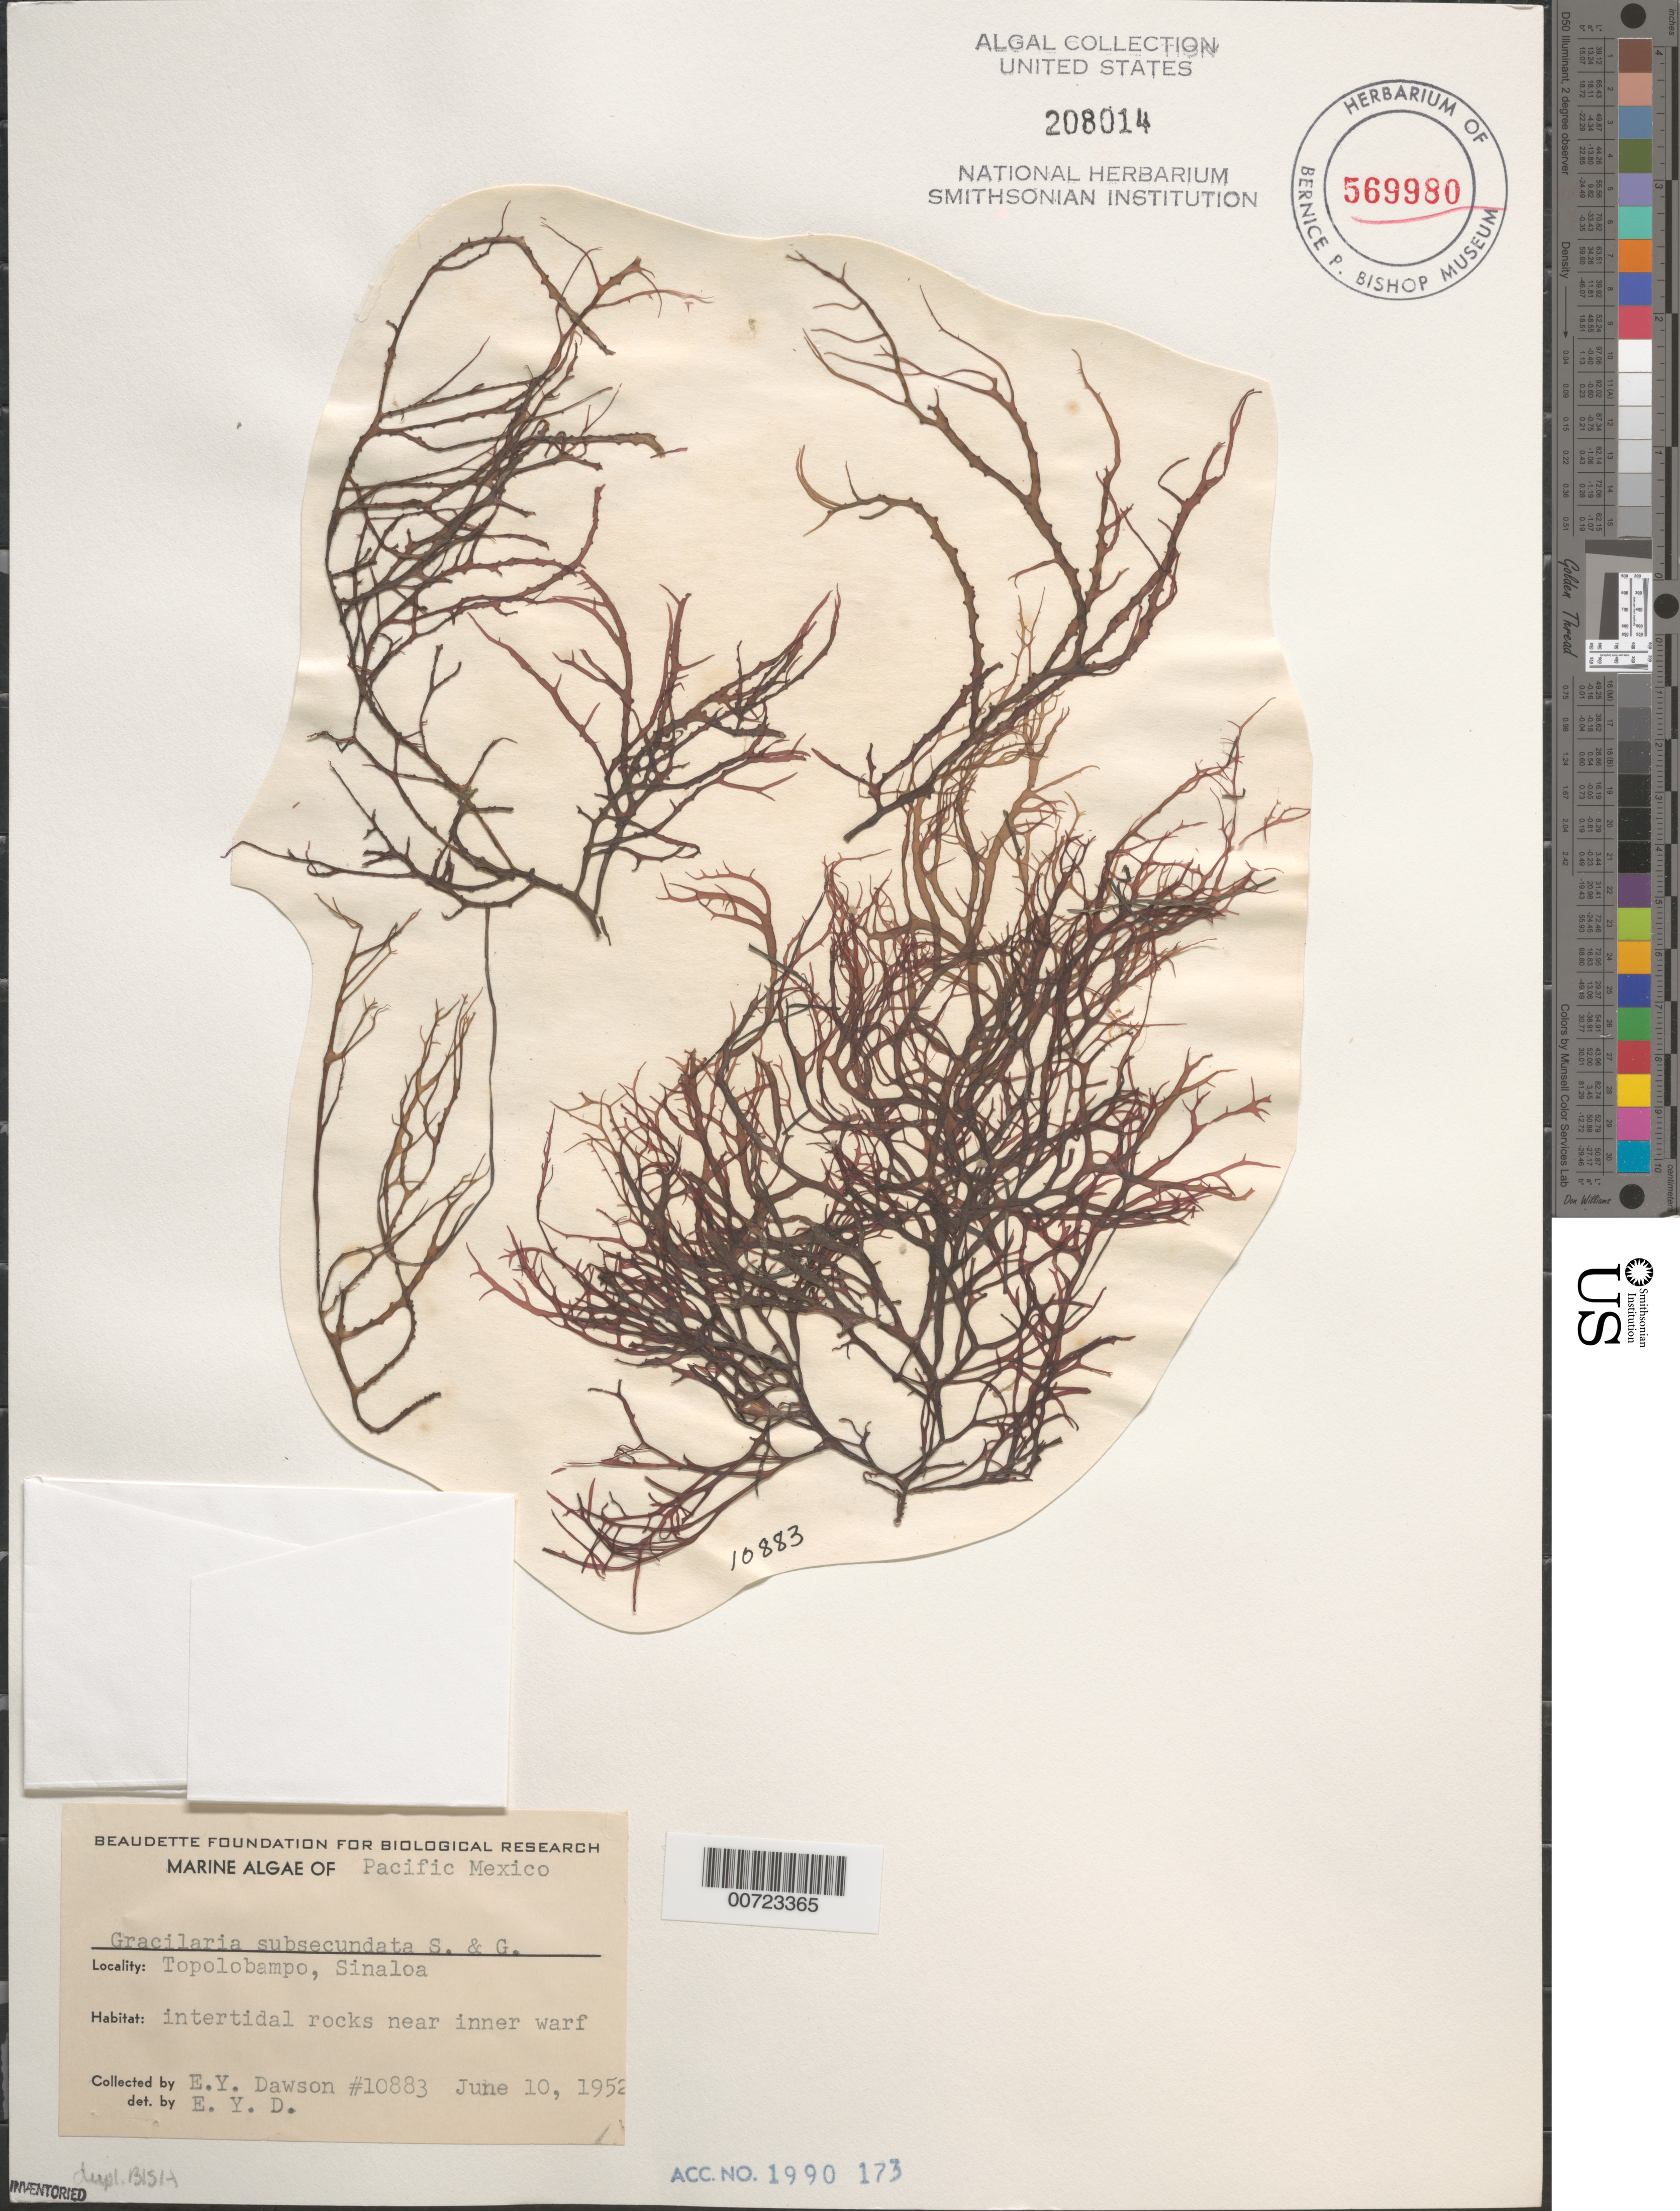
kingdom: Plantae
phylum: Rhodophyta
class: Florideophyceae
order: Gracilariales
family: Gracilariaceae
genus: Gracilaria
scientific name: Gracilaria subsecundata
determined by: Dawson, E. Y.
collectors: E. Y. Dawson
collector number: EYD 10883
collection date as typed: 10 Jun 1952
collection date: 1952-06-10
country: Mexico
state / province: Sinaloa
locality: Topolobampo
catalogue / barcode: US 208014